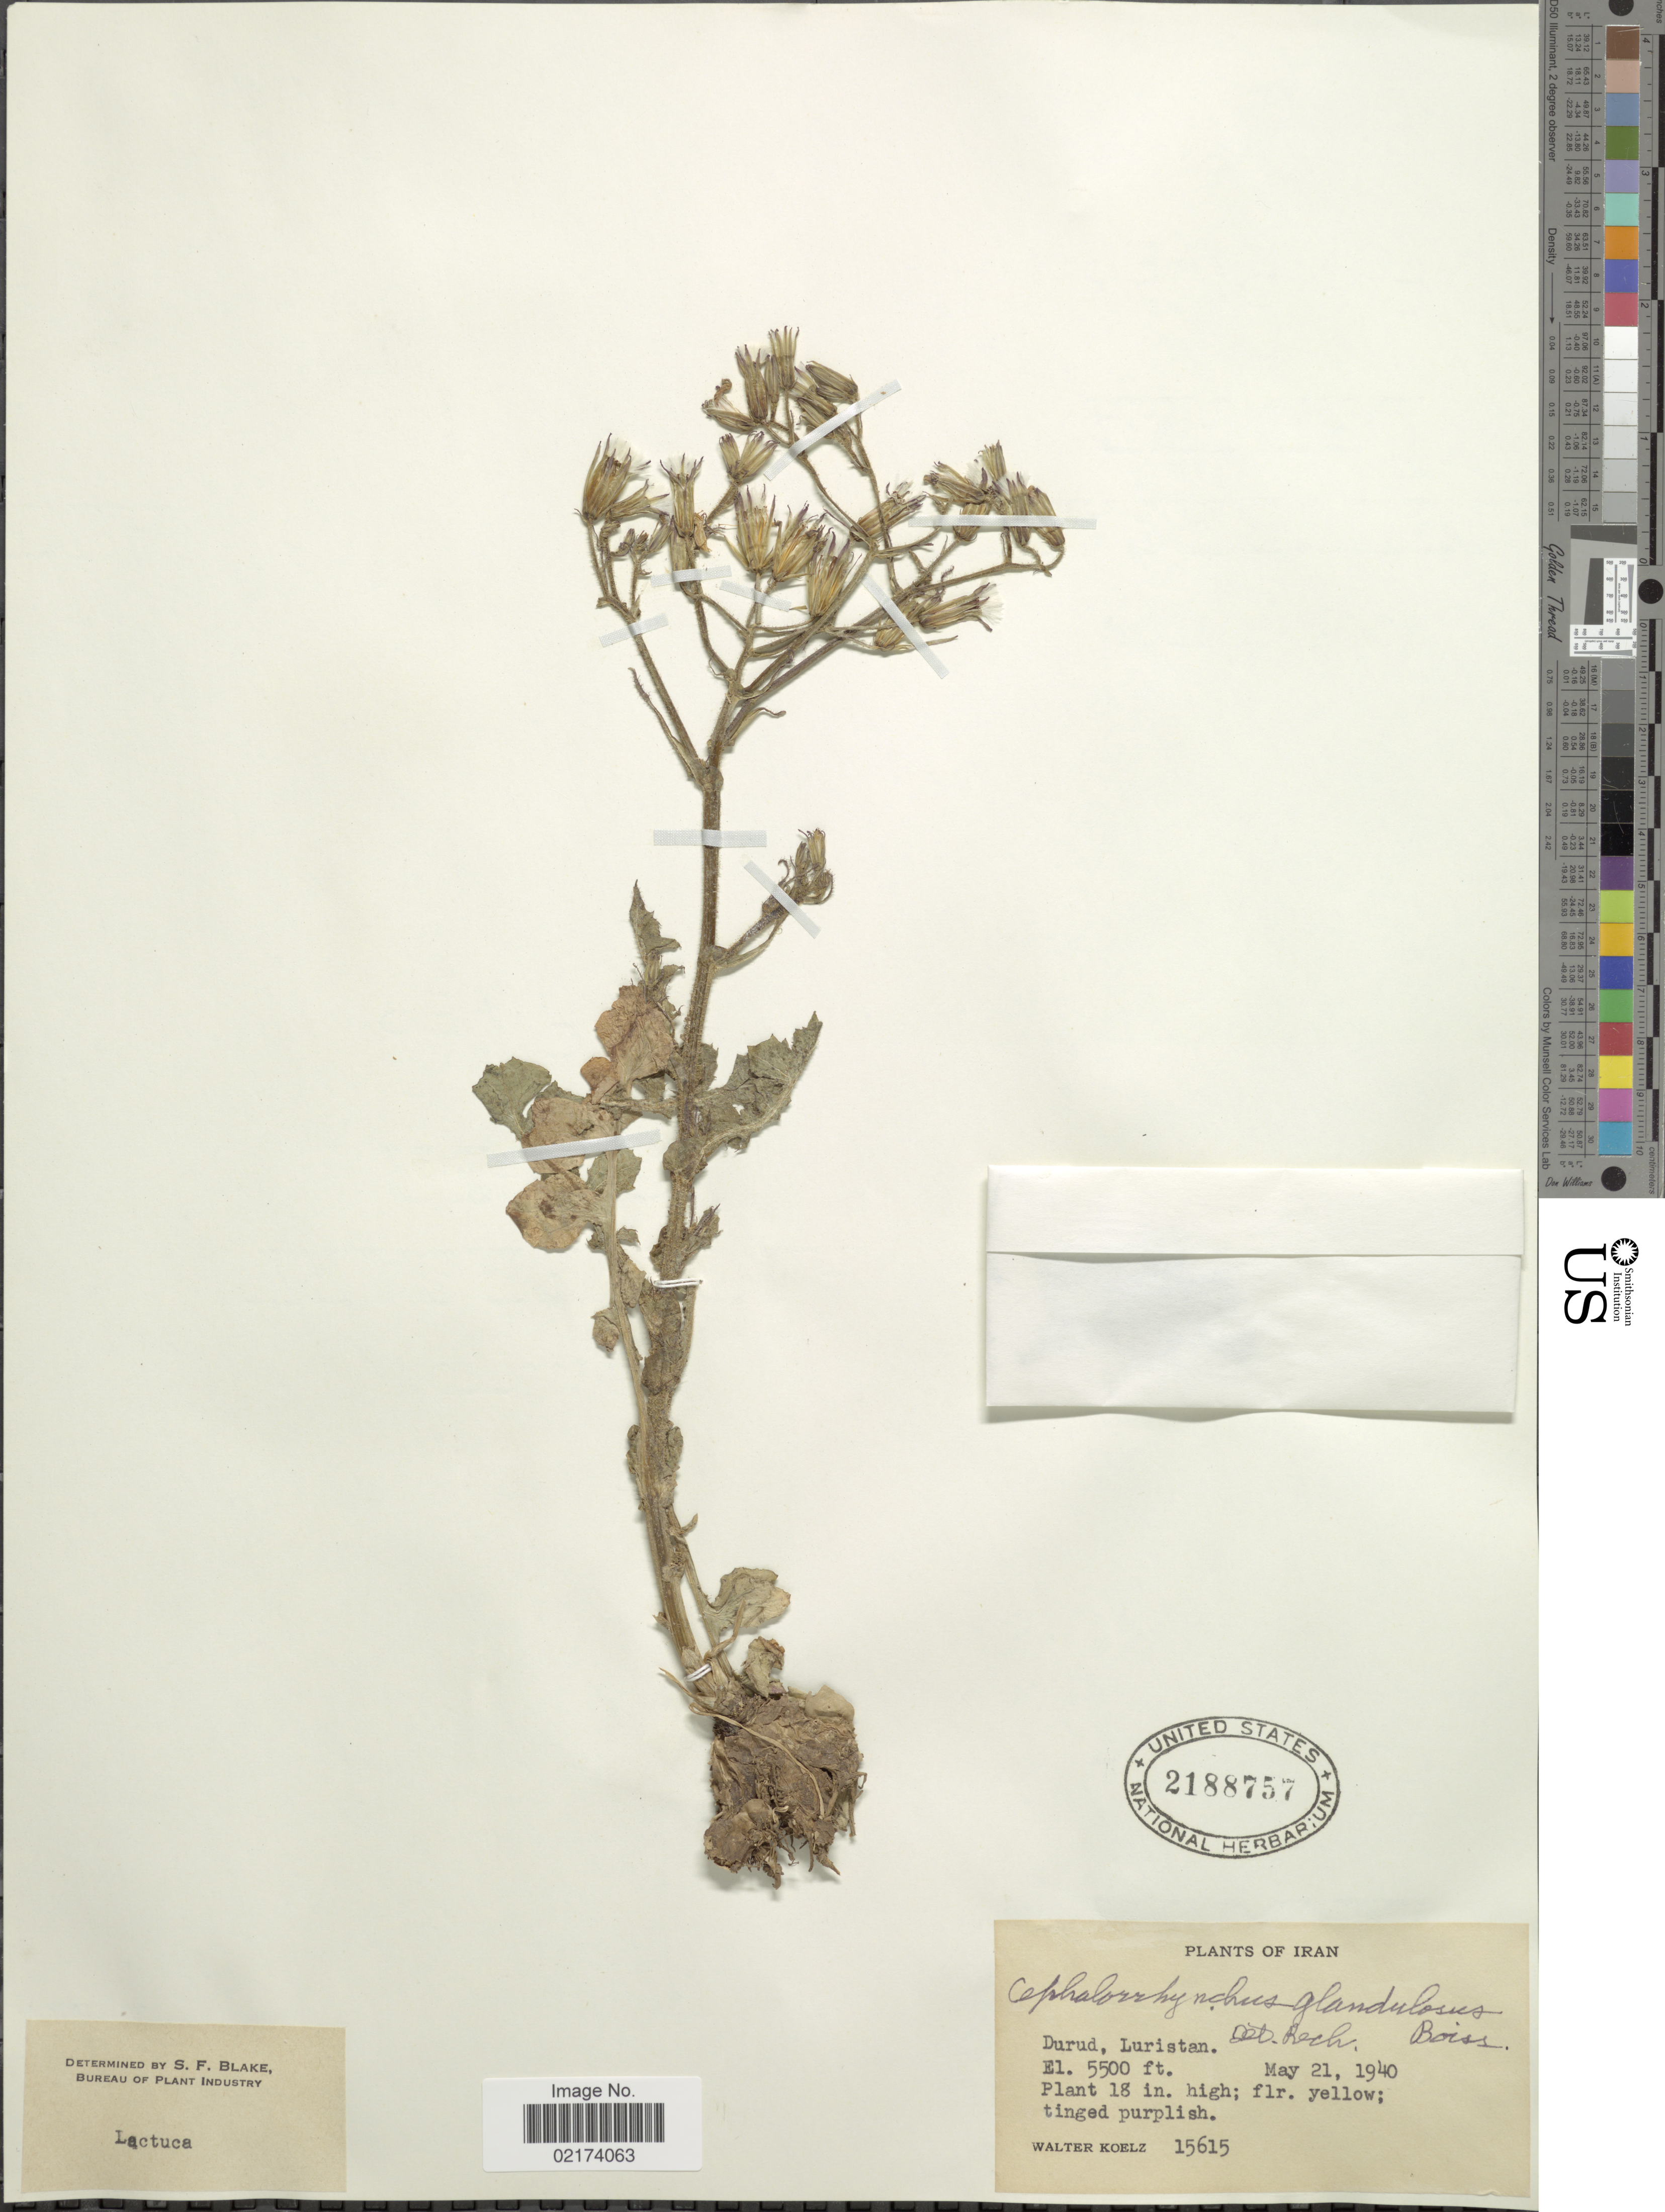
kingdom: Plantae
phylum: Tracheophyta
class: Magnoliopsida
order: Asterales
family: Asteraceae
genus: Lactuca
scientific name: Lactuca hispida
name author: DC.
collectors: W. N. Koelz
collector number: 15615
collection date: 1940-05-21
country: Iran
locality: Durud, Luristan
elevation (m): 1676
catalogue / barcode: US 2188757